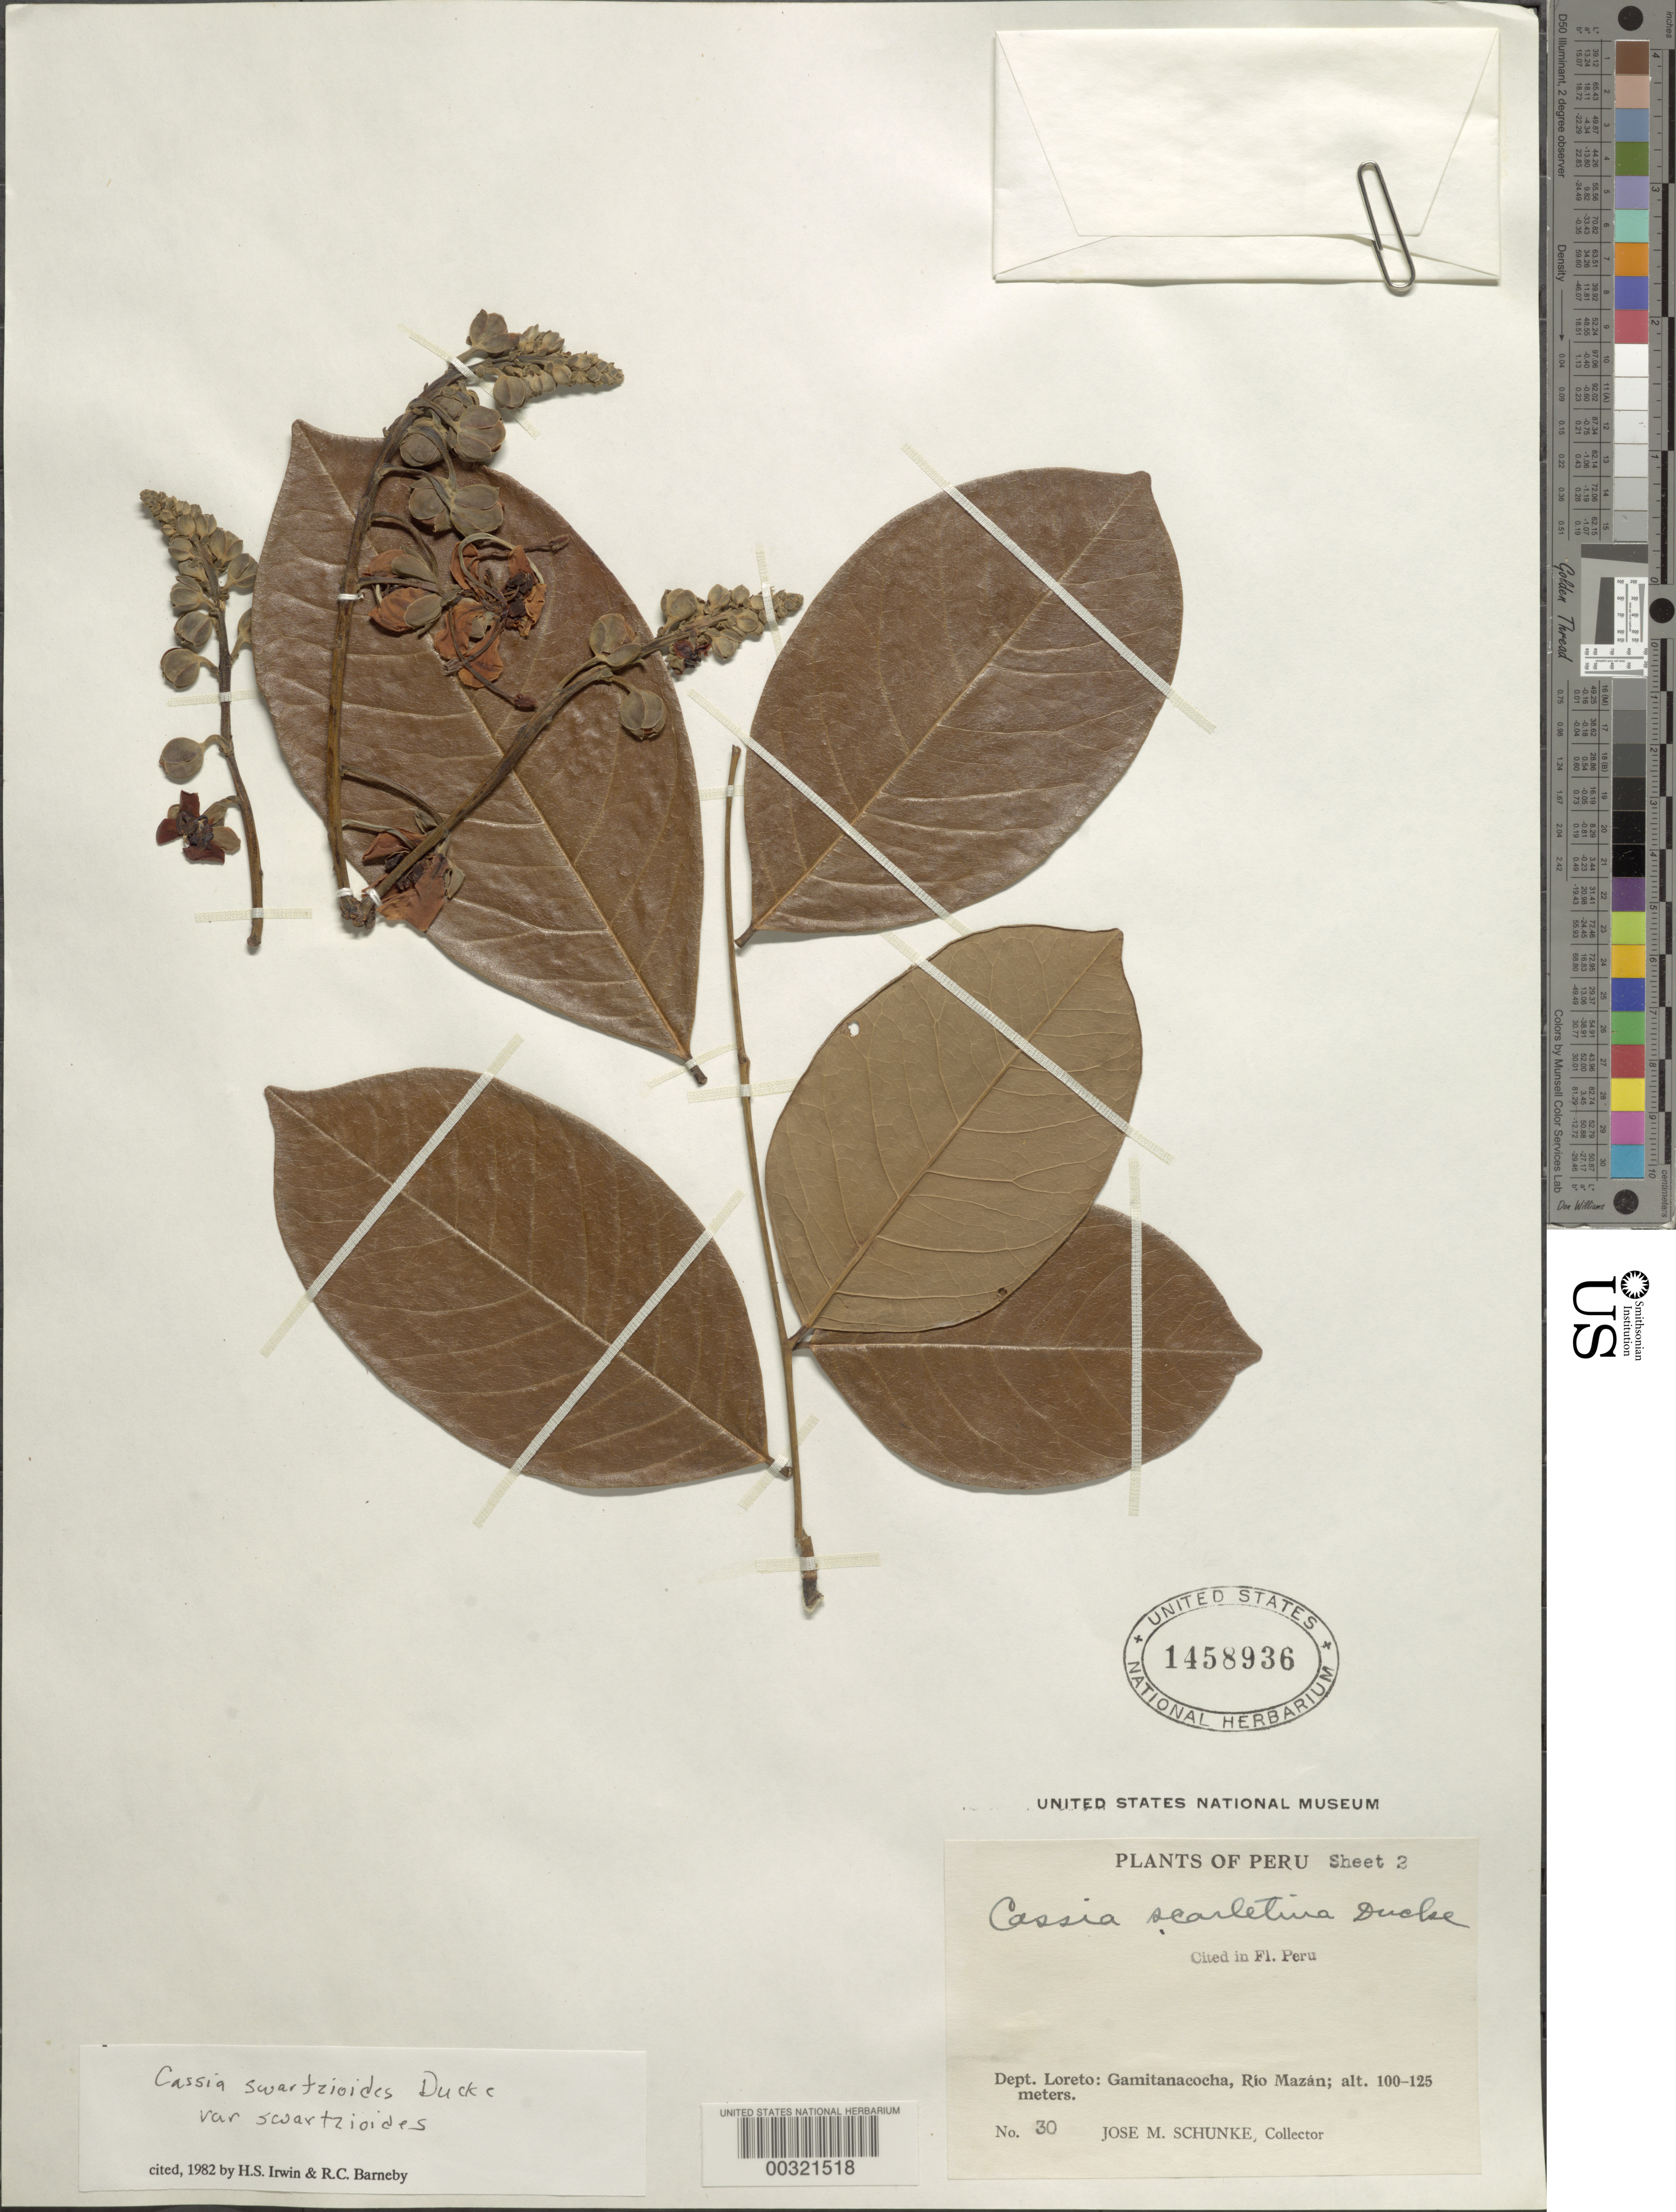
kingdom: Plantae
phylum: Tracheophyta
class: Magnoliopsida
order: Fabales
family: Fabaceae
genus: Cassia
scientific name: Cassia swartzioides var. swartzioides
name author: Ducke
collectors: J. M. Schunke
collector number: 30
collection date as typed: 15 Jan 1935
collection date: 1935-01-15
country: Peru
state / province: Loreto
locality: Gamitanacocha, rio mazan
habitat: Bank of river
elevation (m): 100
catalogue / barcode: US 1458936